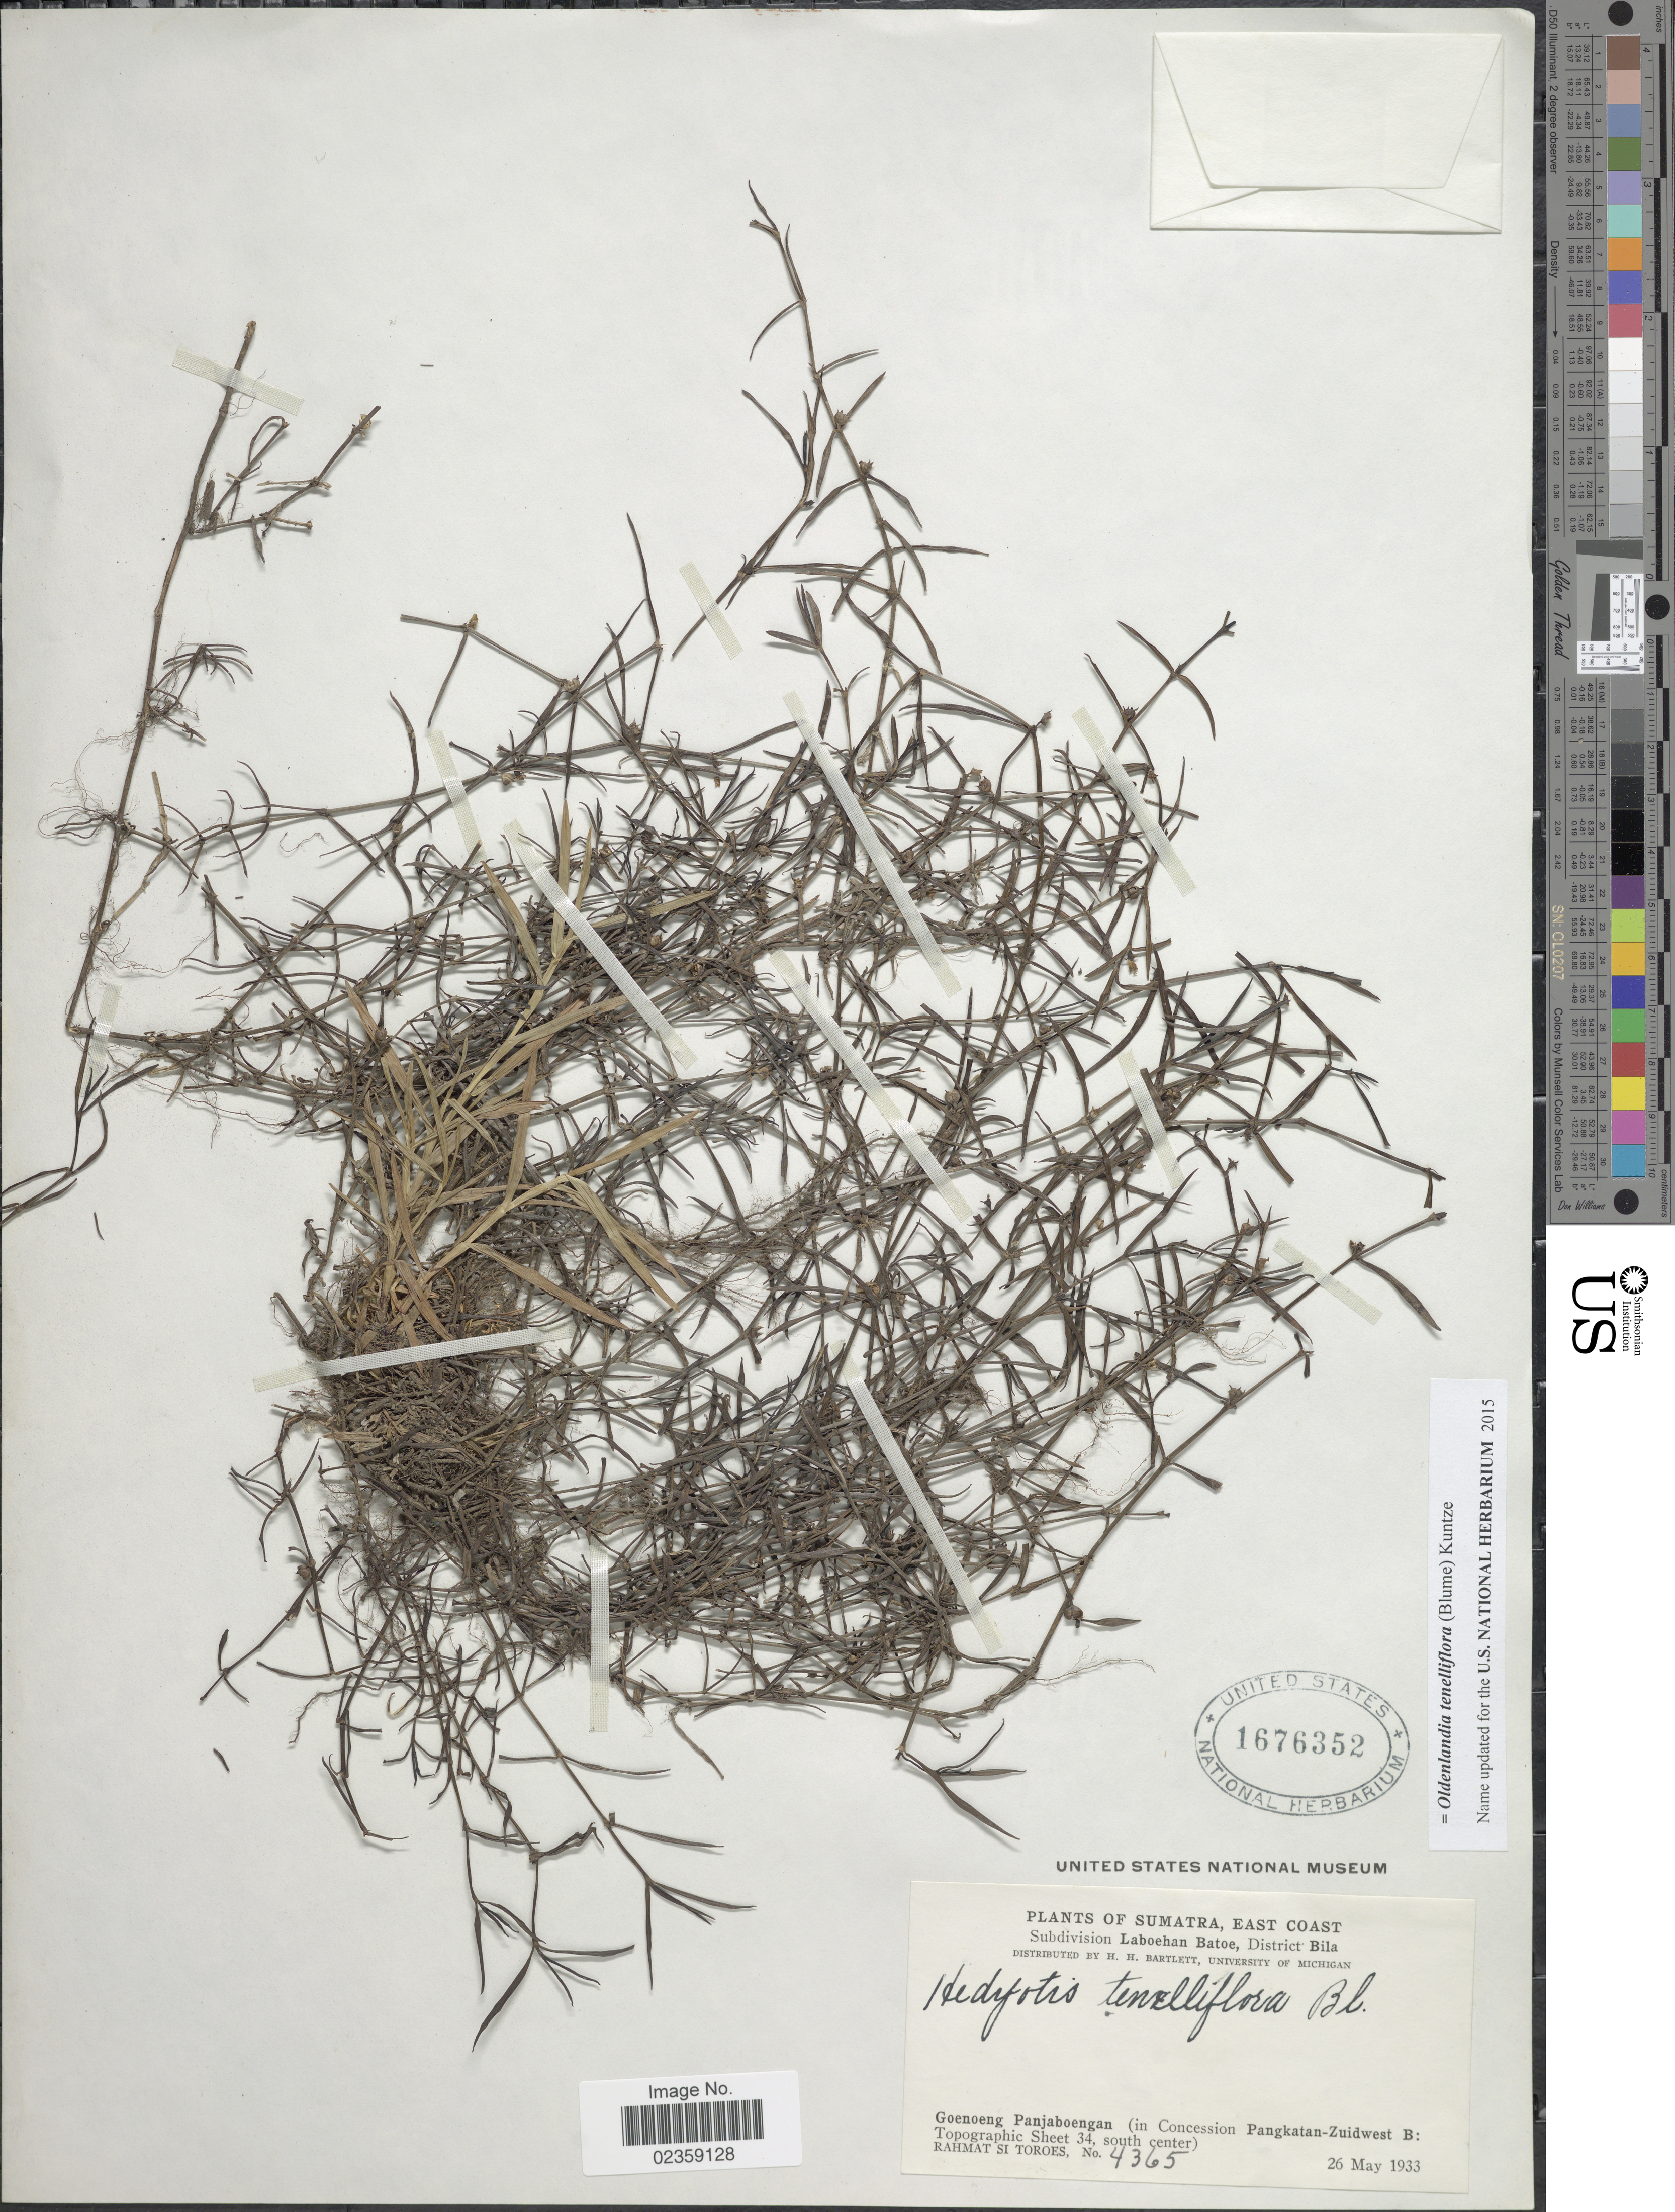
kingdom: Plantae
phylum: Tracheophyta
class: Magnoliopsida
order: Gentianales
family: Rubiaceae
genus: Oldenlandia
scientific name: Oldenlandia tenelliflora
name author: (Blume) Kuntze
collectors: Rahmat Si Boeea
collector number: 4365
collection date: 1933-05-26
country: Indonesia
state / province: Sumatra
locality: Sumatra, East Coast. Subdivision Laboehan Batoe, District Bila. Goenoeng Panjaboengan (in Concession Pangkatan-Zuidwest B: Topographic Sheet 34, south center)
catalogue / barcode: US 1676352